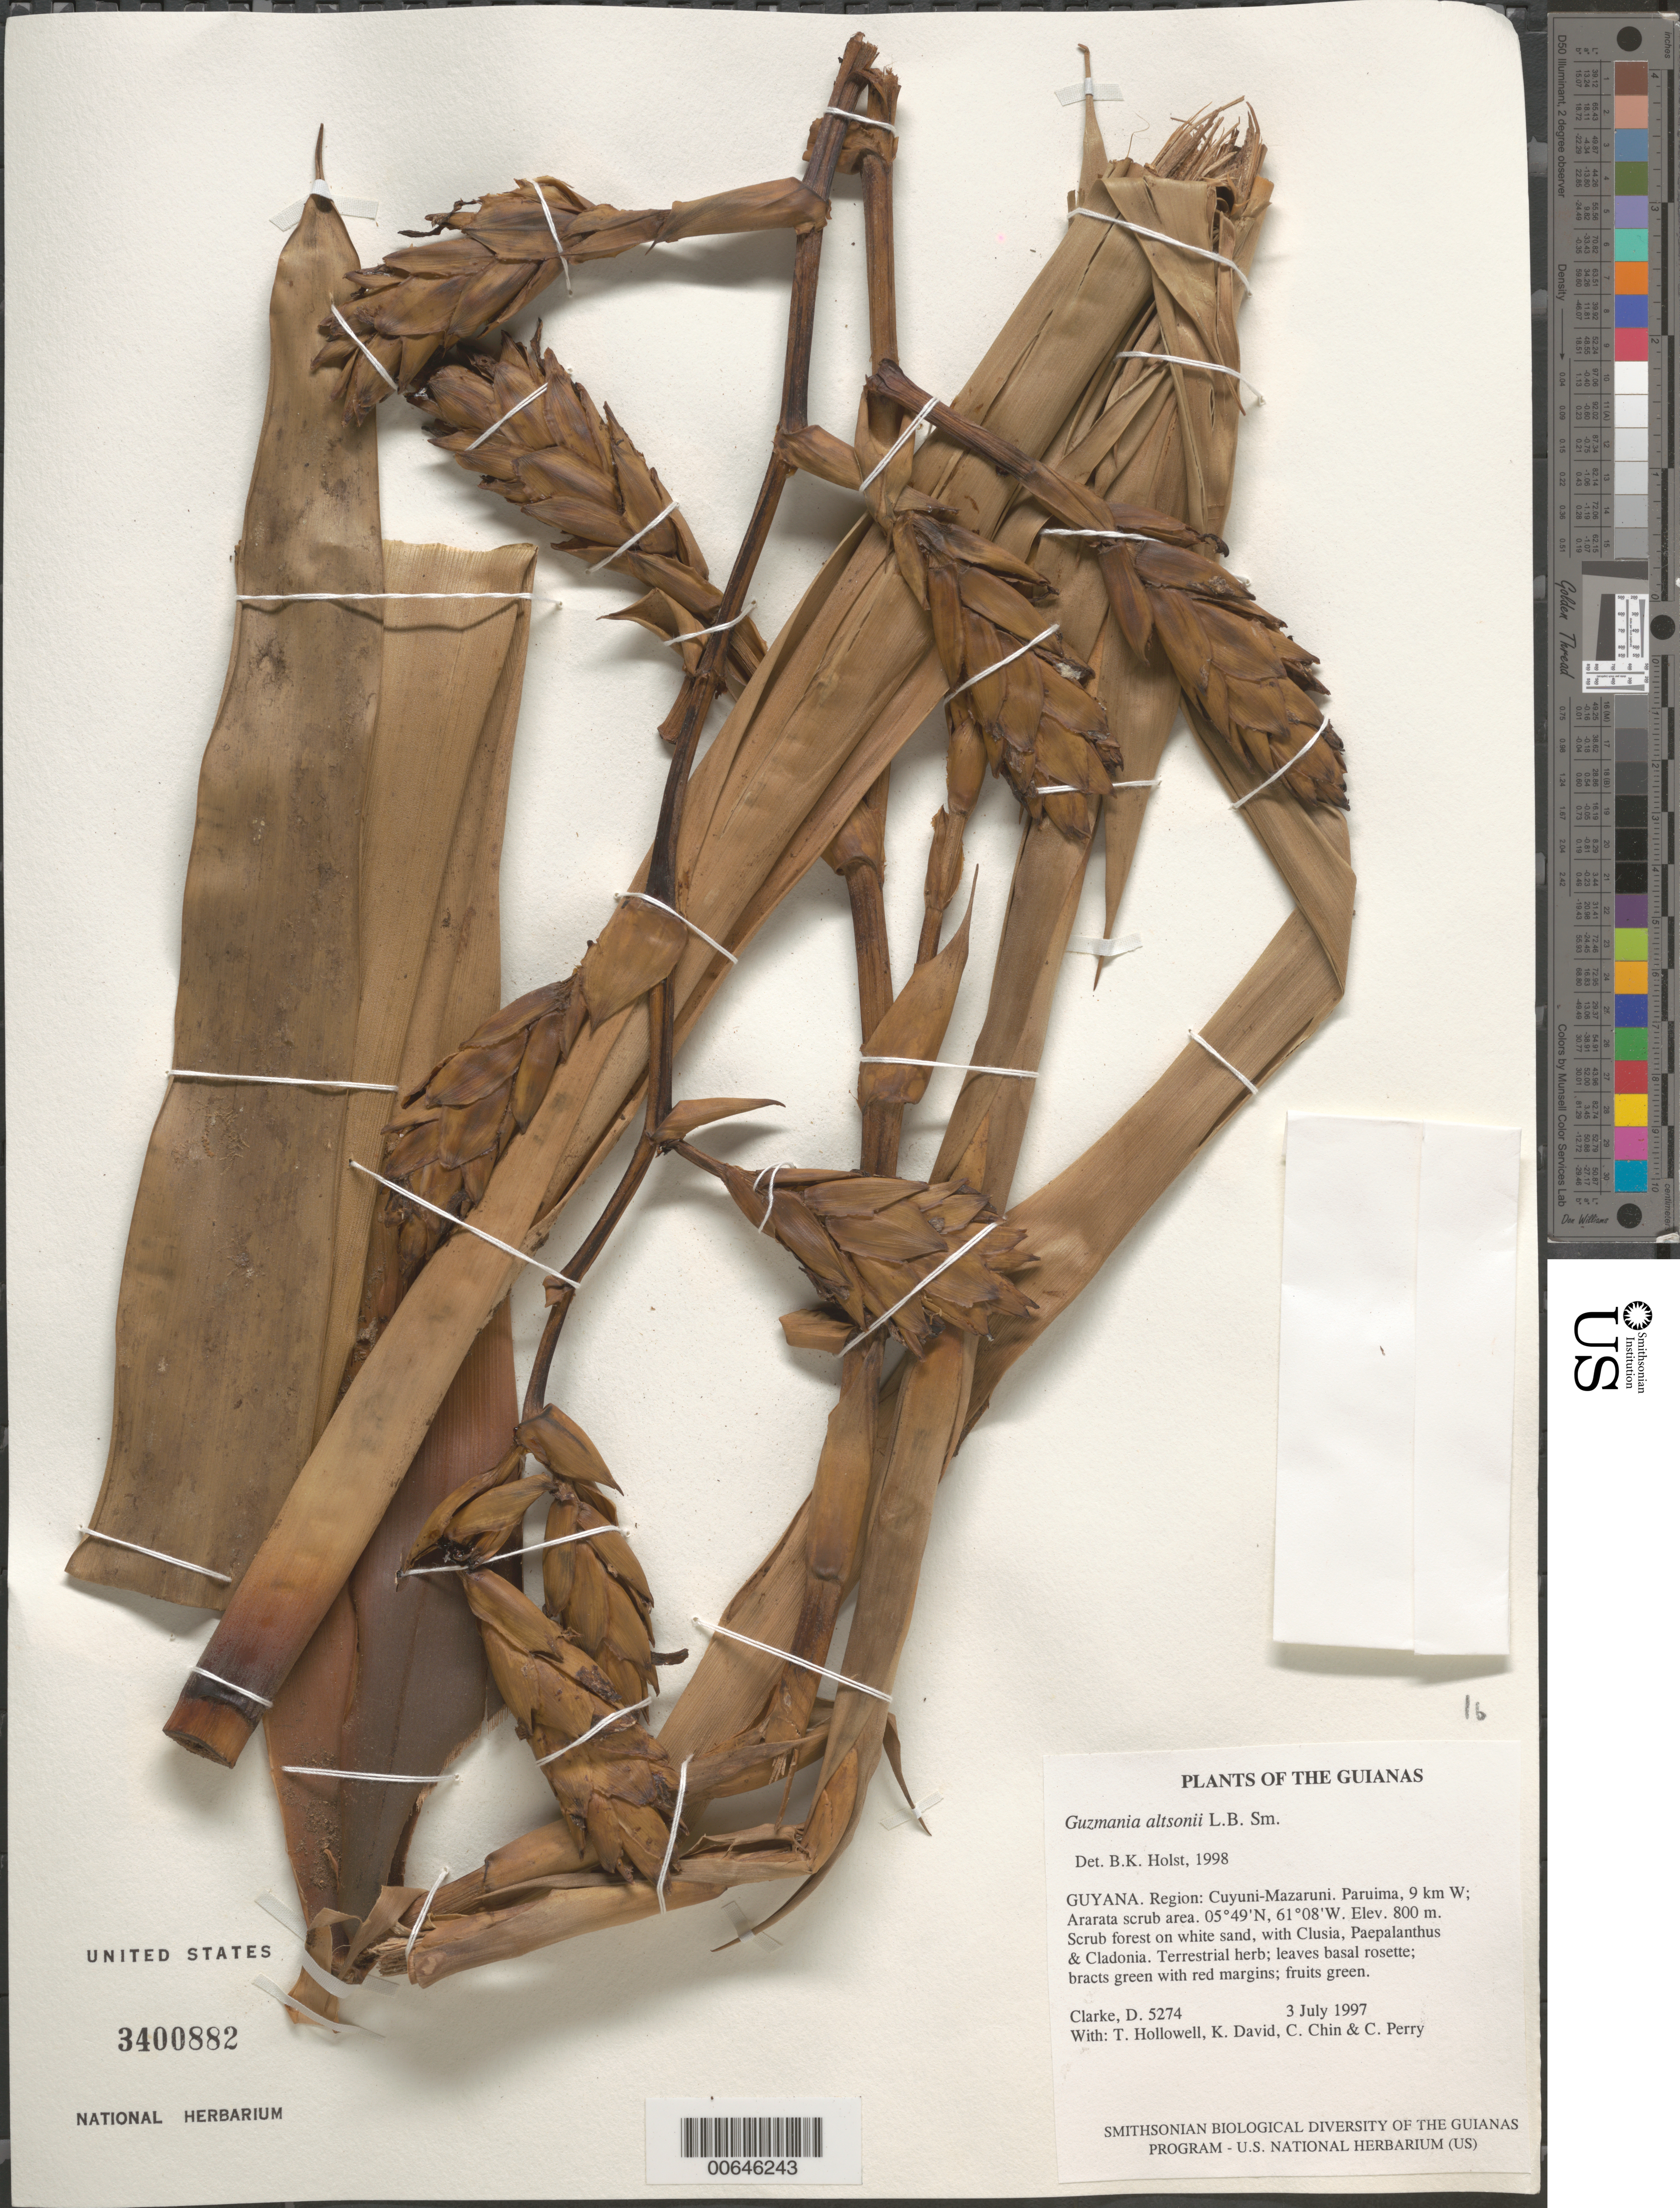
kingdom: Plantae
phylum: Tracheophyta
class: Liliopsida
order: Poales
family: Bromeliaceae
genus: Guzmania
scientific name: Guzmania altsonii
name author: L.B. Sm.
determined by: Holst, Bruce K.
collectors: H. D. Clarke, T. Hollowell, K. David, C. Chin & C. Perry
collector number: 5274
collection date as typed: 3 July 1997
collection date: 1997-07-03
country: Guyana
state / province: Cuyuni-Mazaruni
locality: Paruima, 9 km W; Ararata scrub area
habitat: Scrub forest on white sand, with Clusia, Paepalanthus & Cladonia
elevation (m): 800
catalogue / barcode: US 3400882